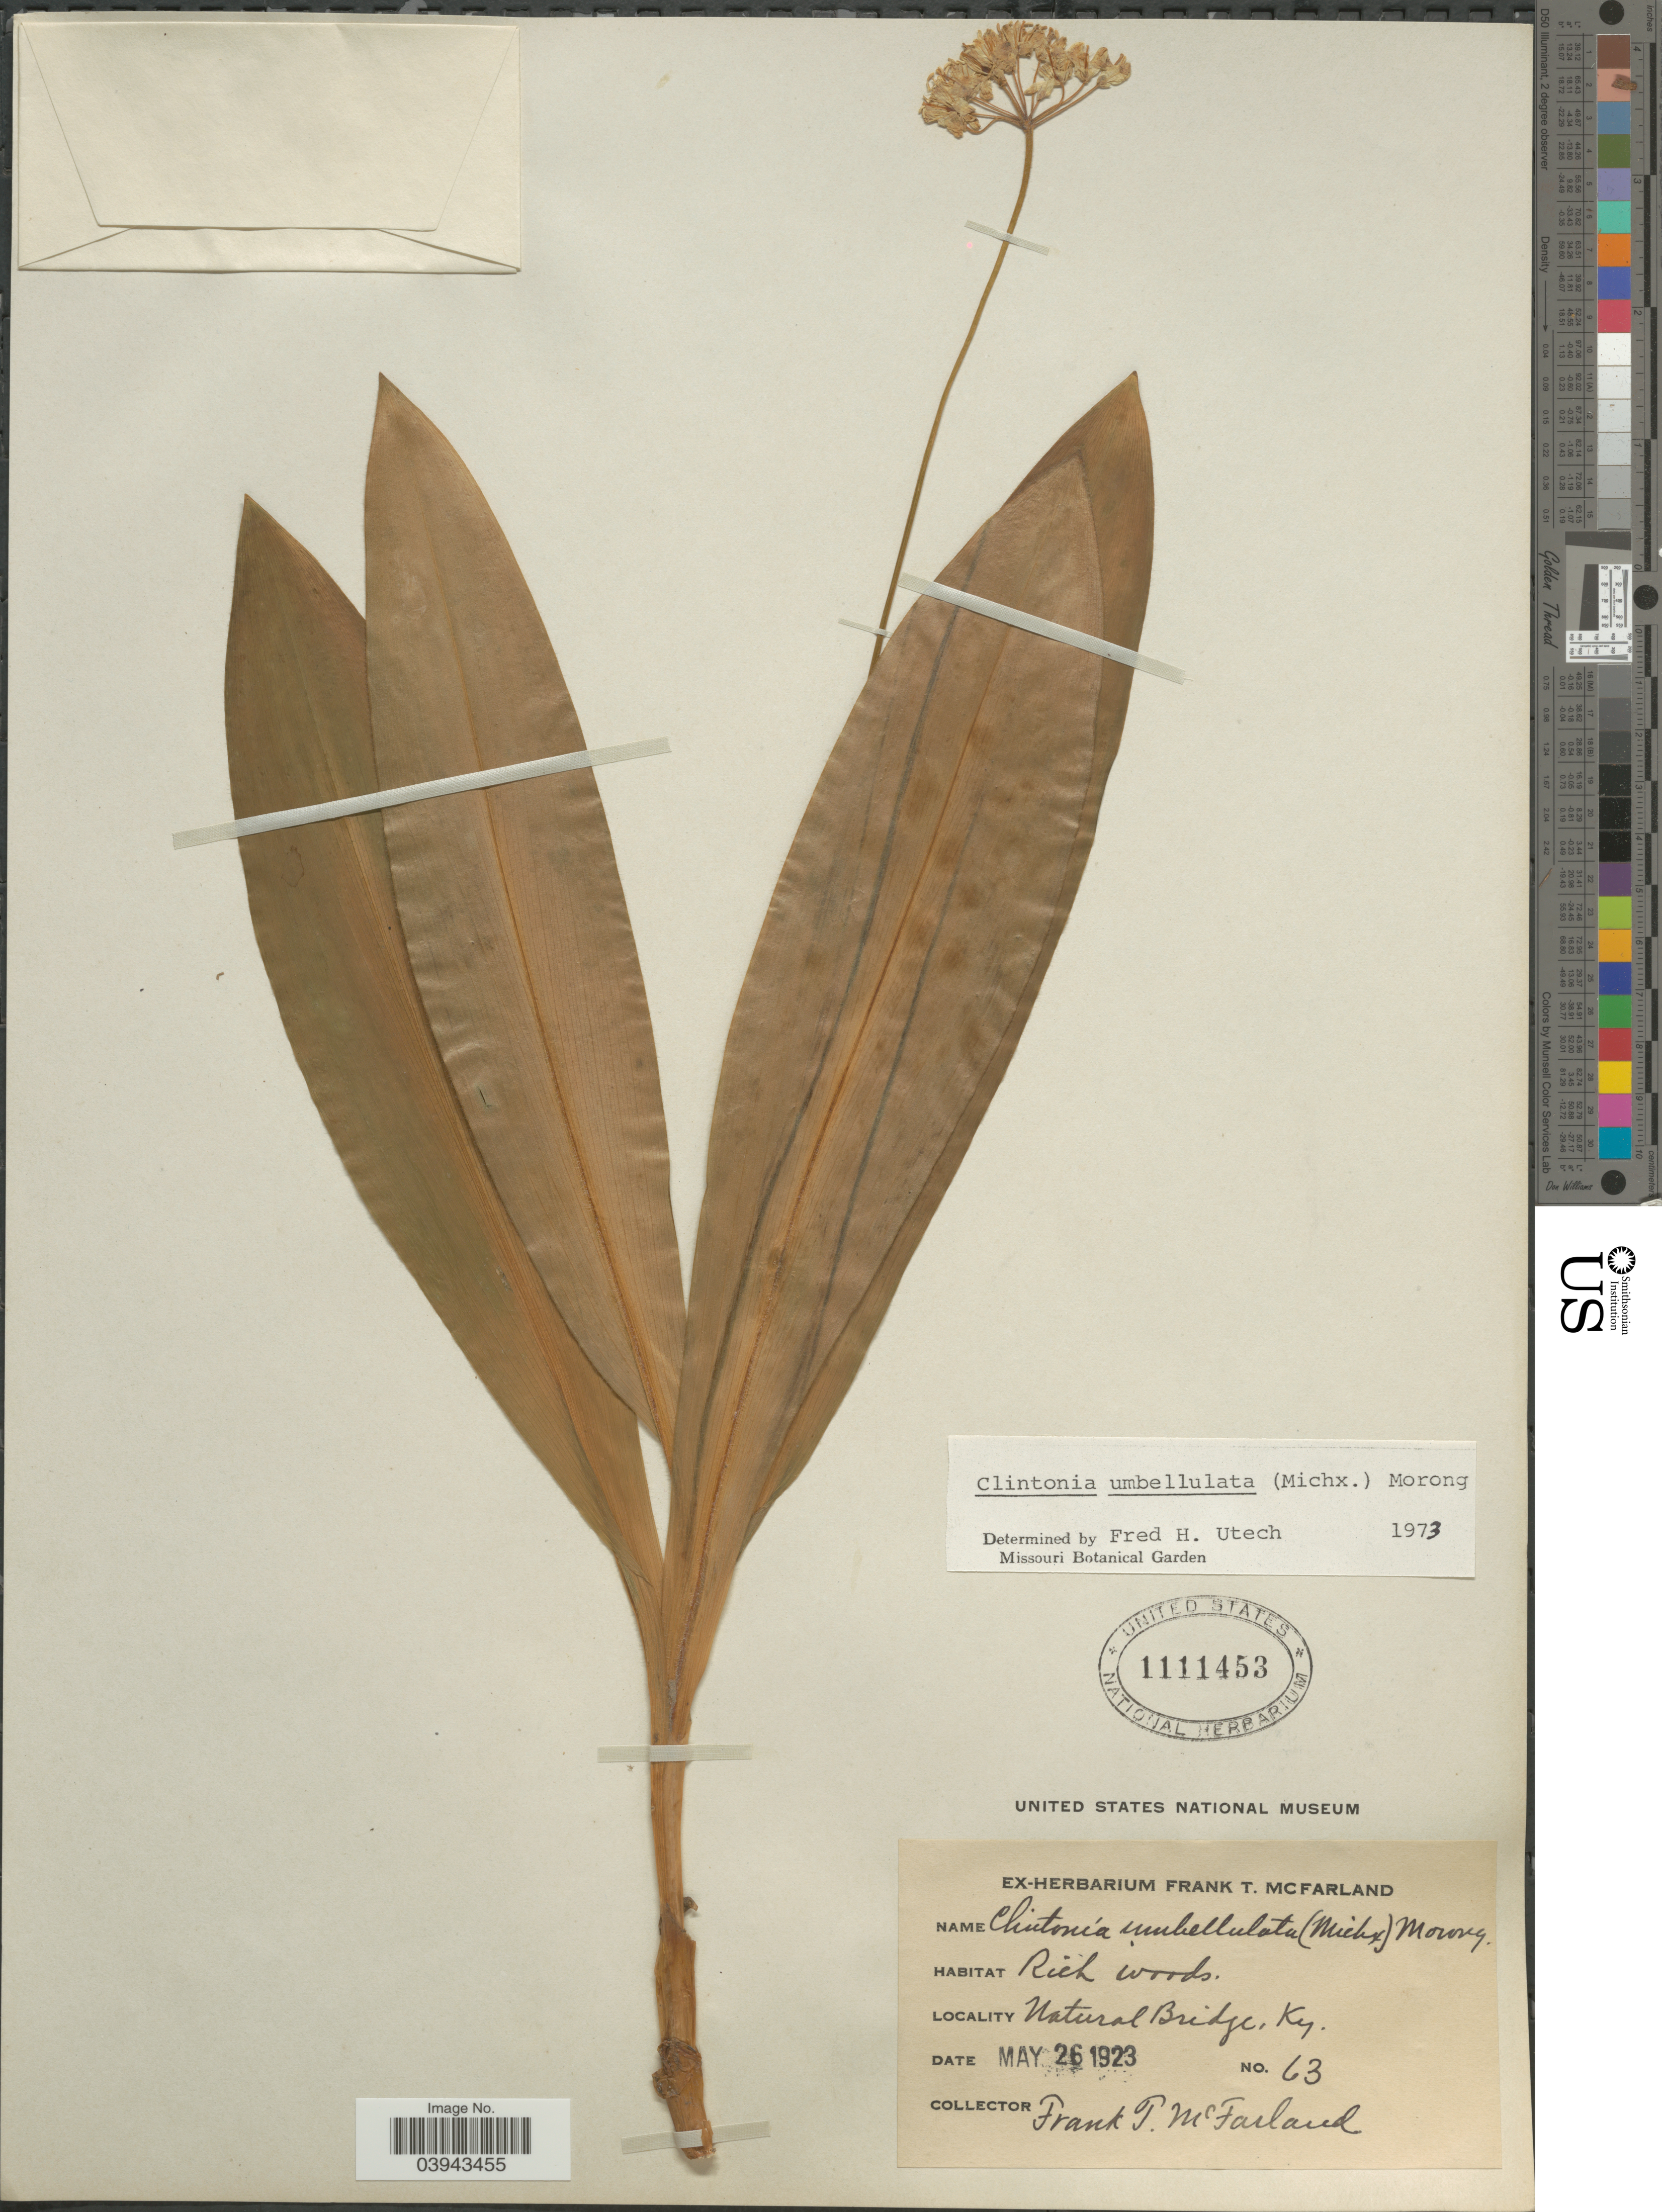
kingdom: Plantae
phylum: Tracheophyta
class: Liliopsida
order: Liliales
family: Liliaceae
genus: Clintonia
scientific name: Clintonia umbellulata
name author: (Michx.) Morong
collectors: F. McFarland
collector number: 63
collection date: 1923-05-26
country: United States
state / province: Kentucky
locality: Natural Bridge.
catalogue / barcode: US 1111453